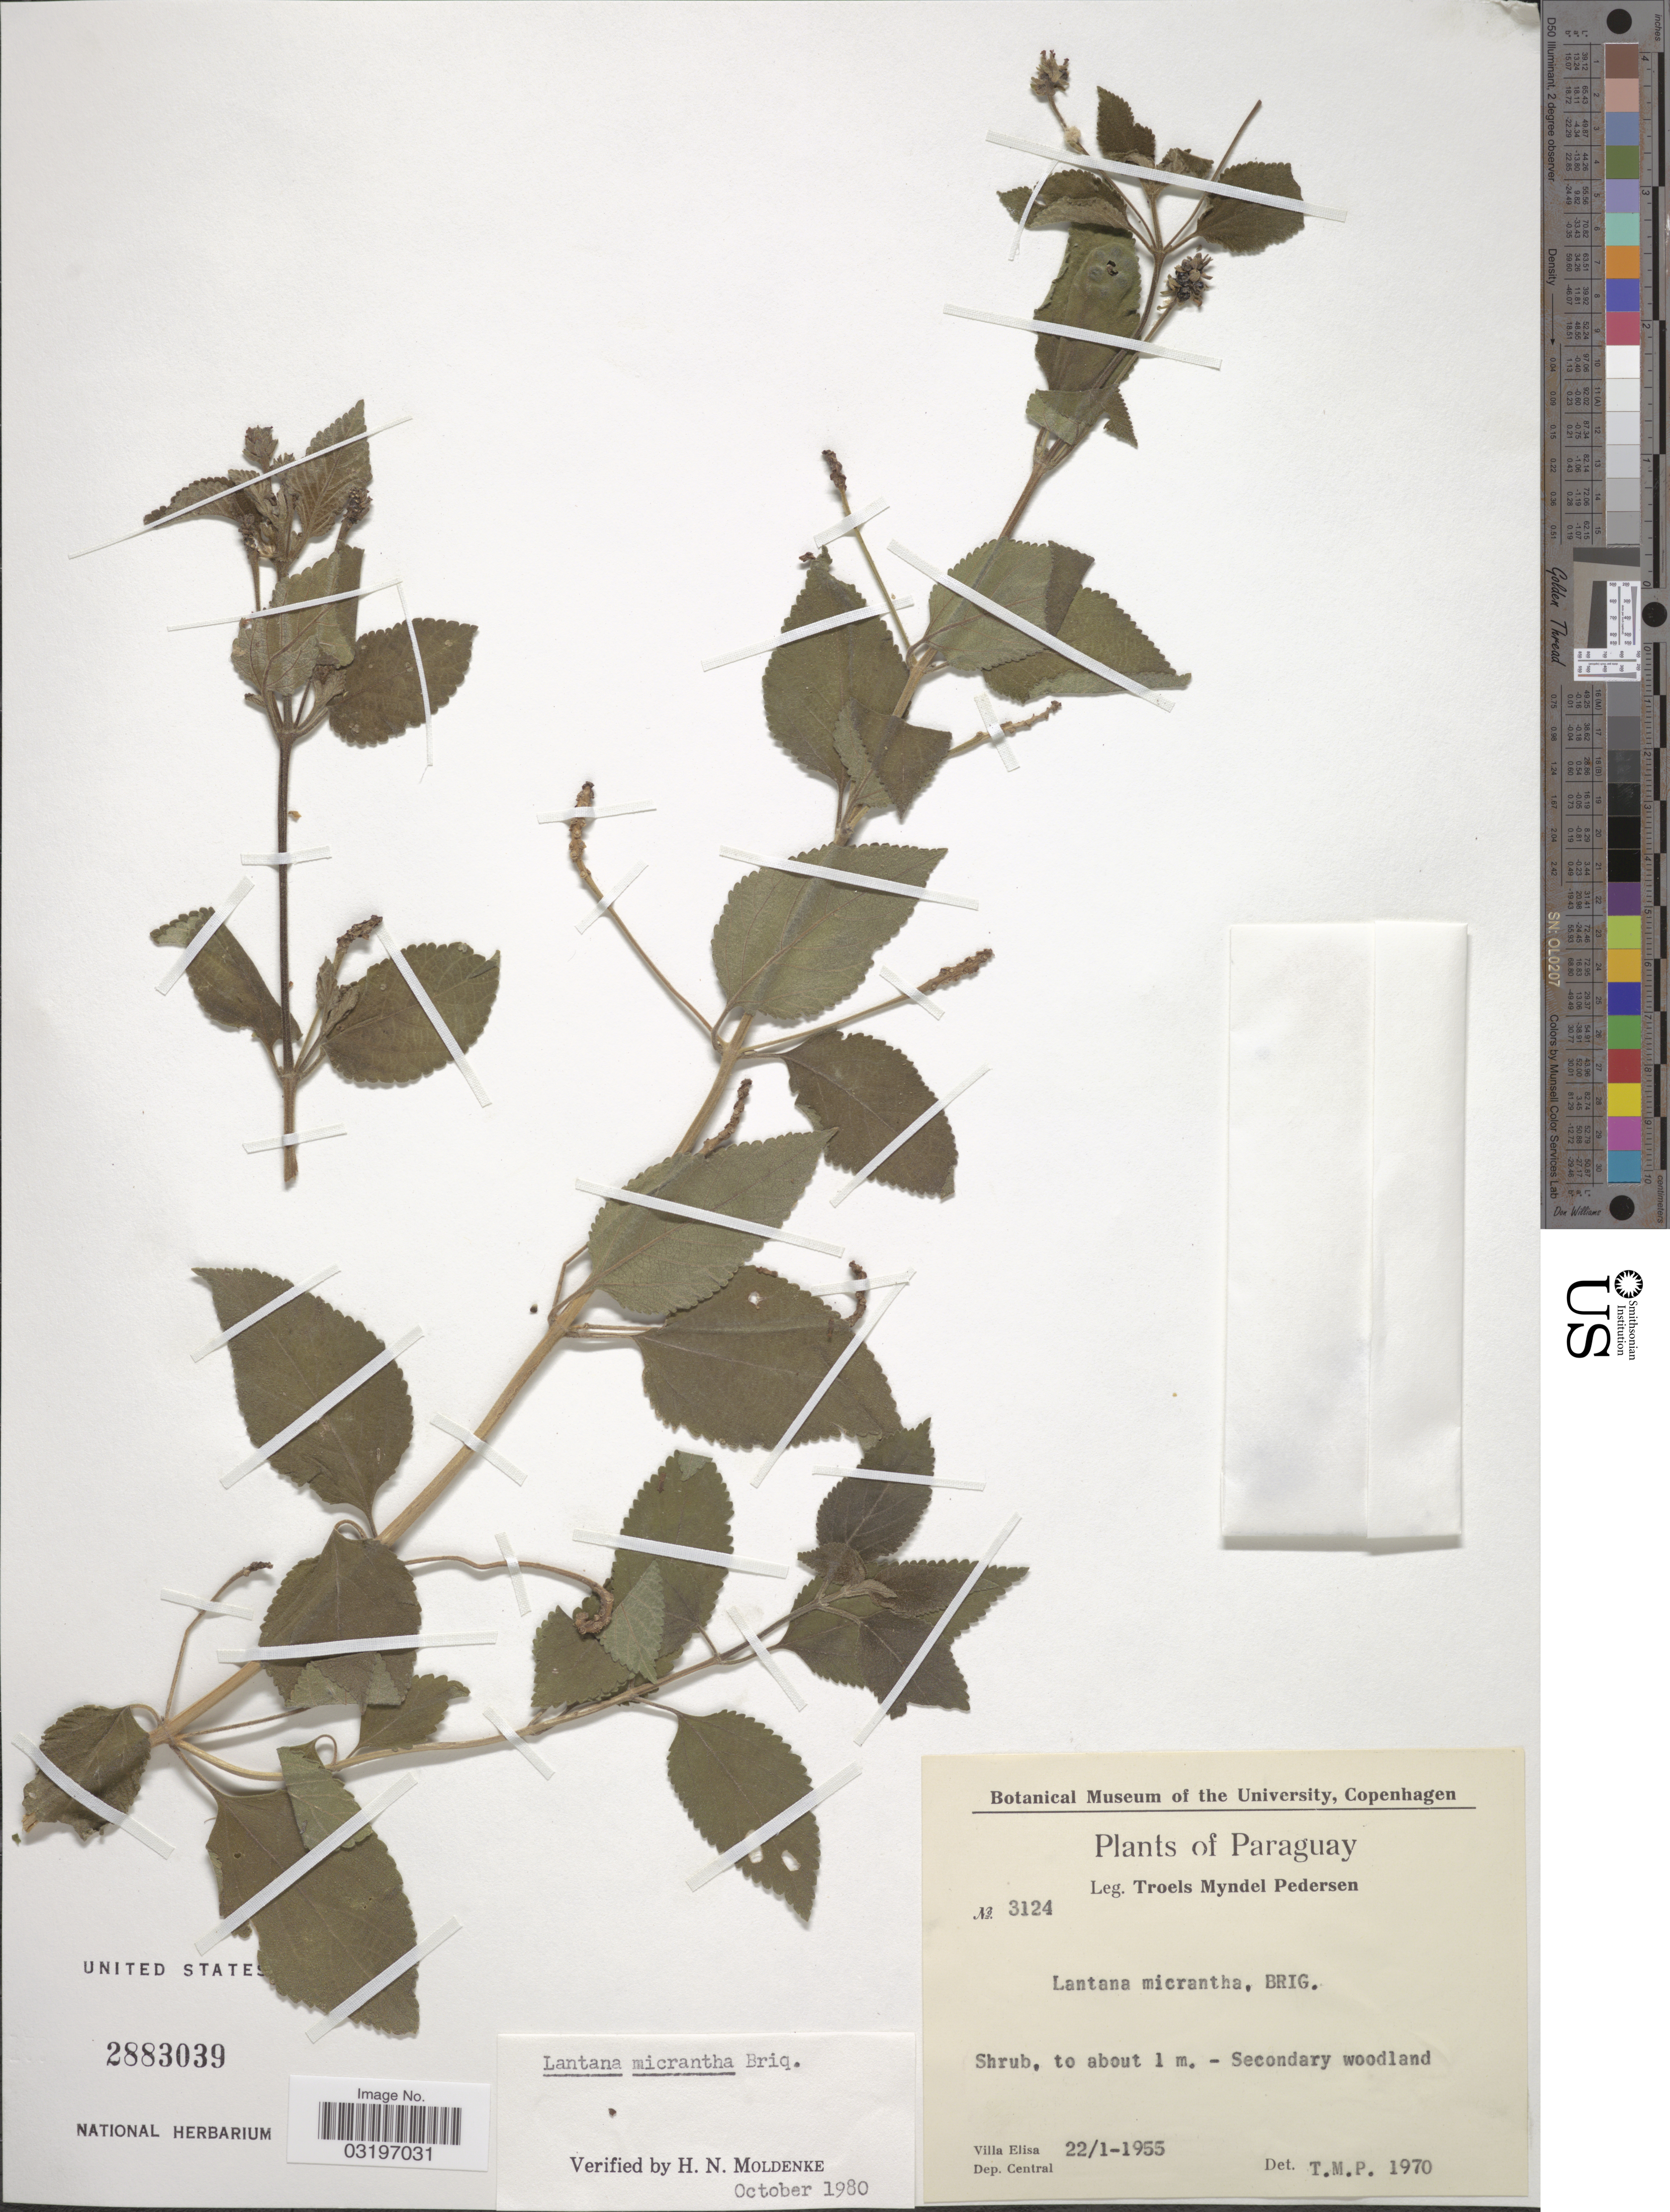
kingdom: Plantae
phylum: Tracheophyta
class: Magnoliopsida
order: Lamiales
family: Verbenaceae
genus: Lantana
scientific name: Lantana micrantha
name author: Briq.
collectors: T. Pederson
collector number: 3124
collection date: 1955-01-22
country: Paraguay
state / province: Central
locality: Villa Elisa. Dep. Central.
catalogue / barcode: US 2883039